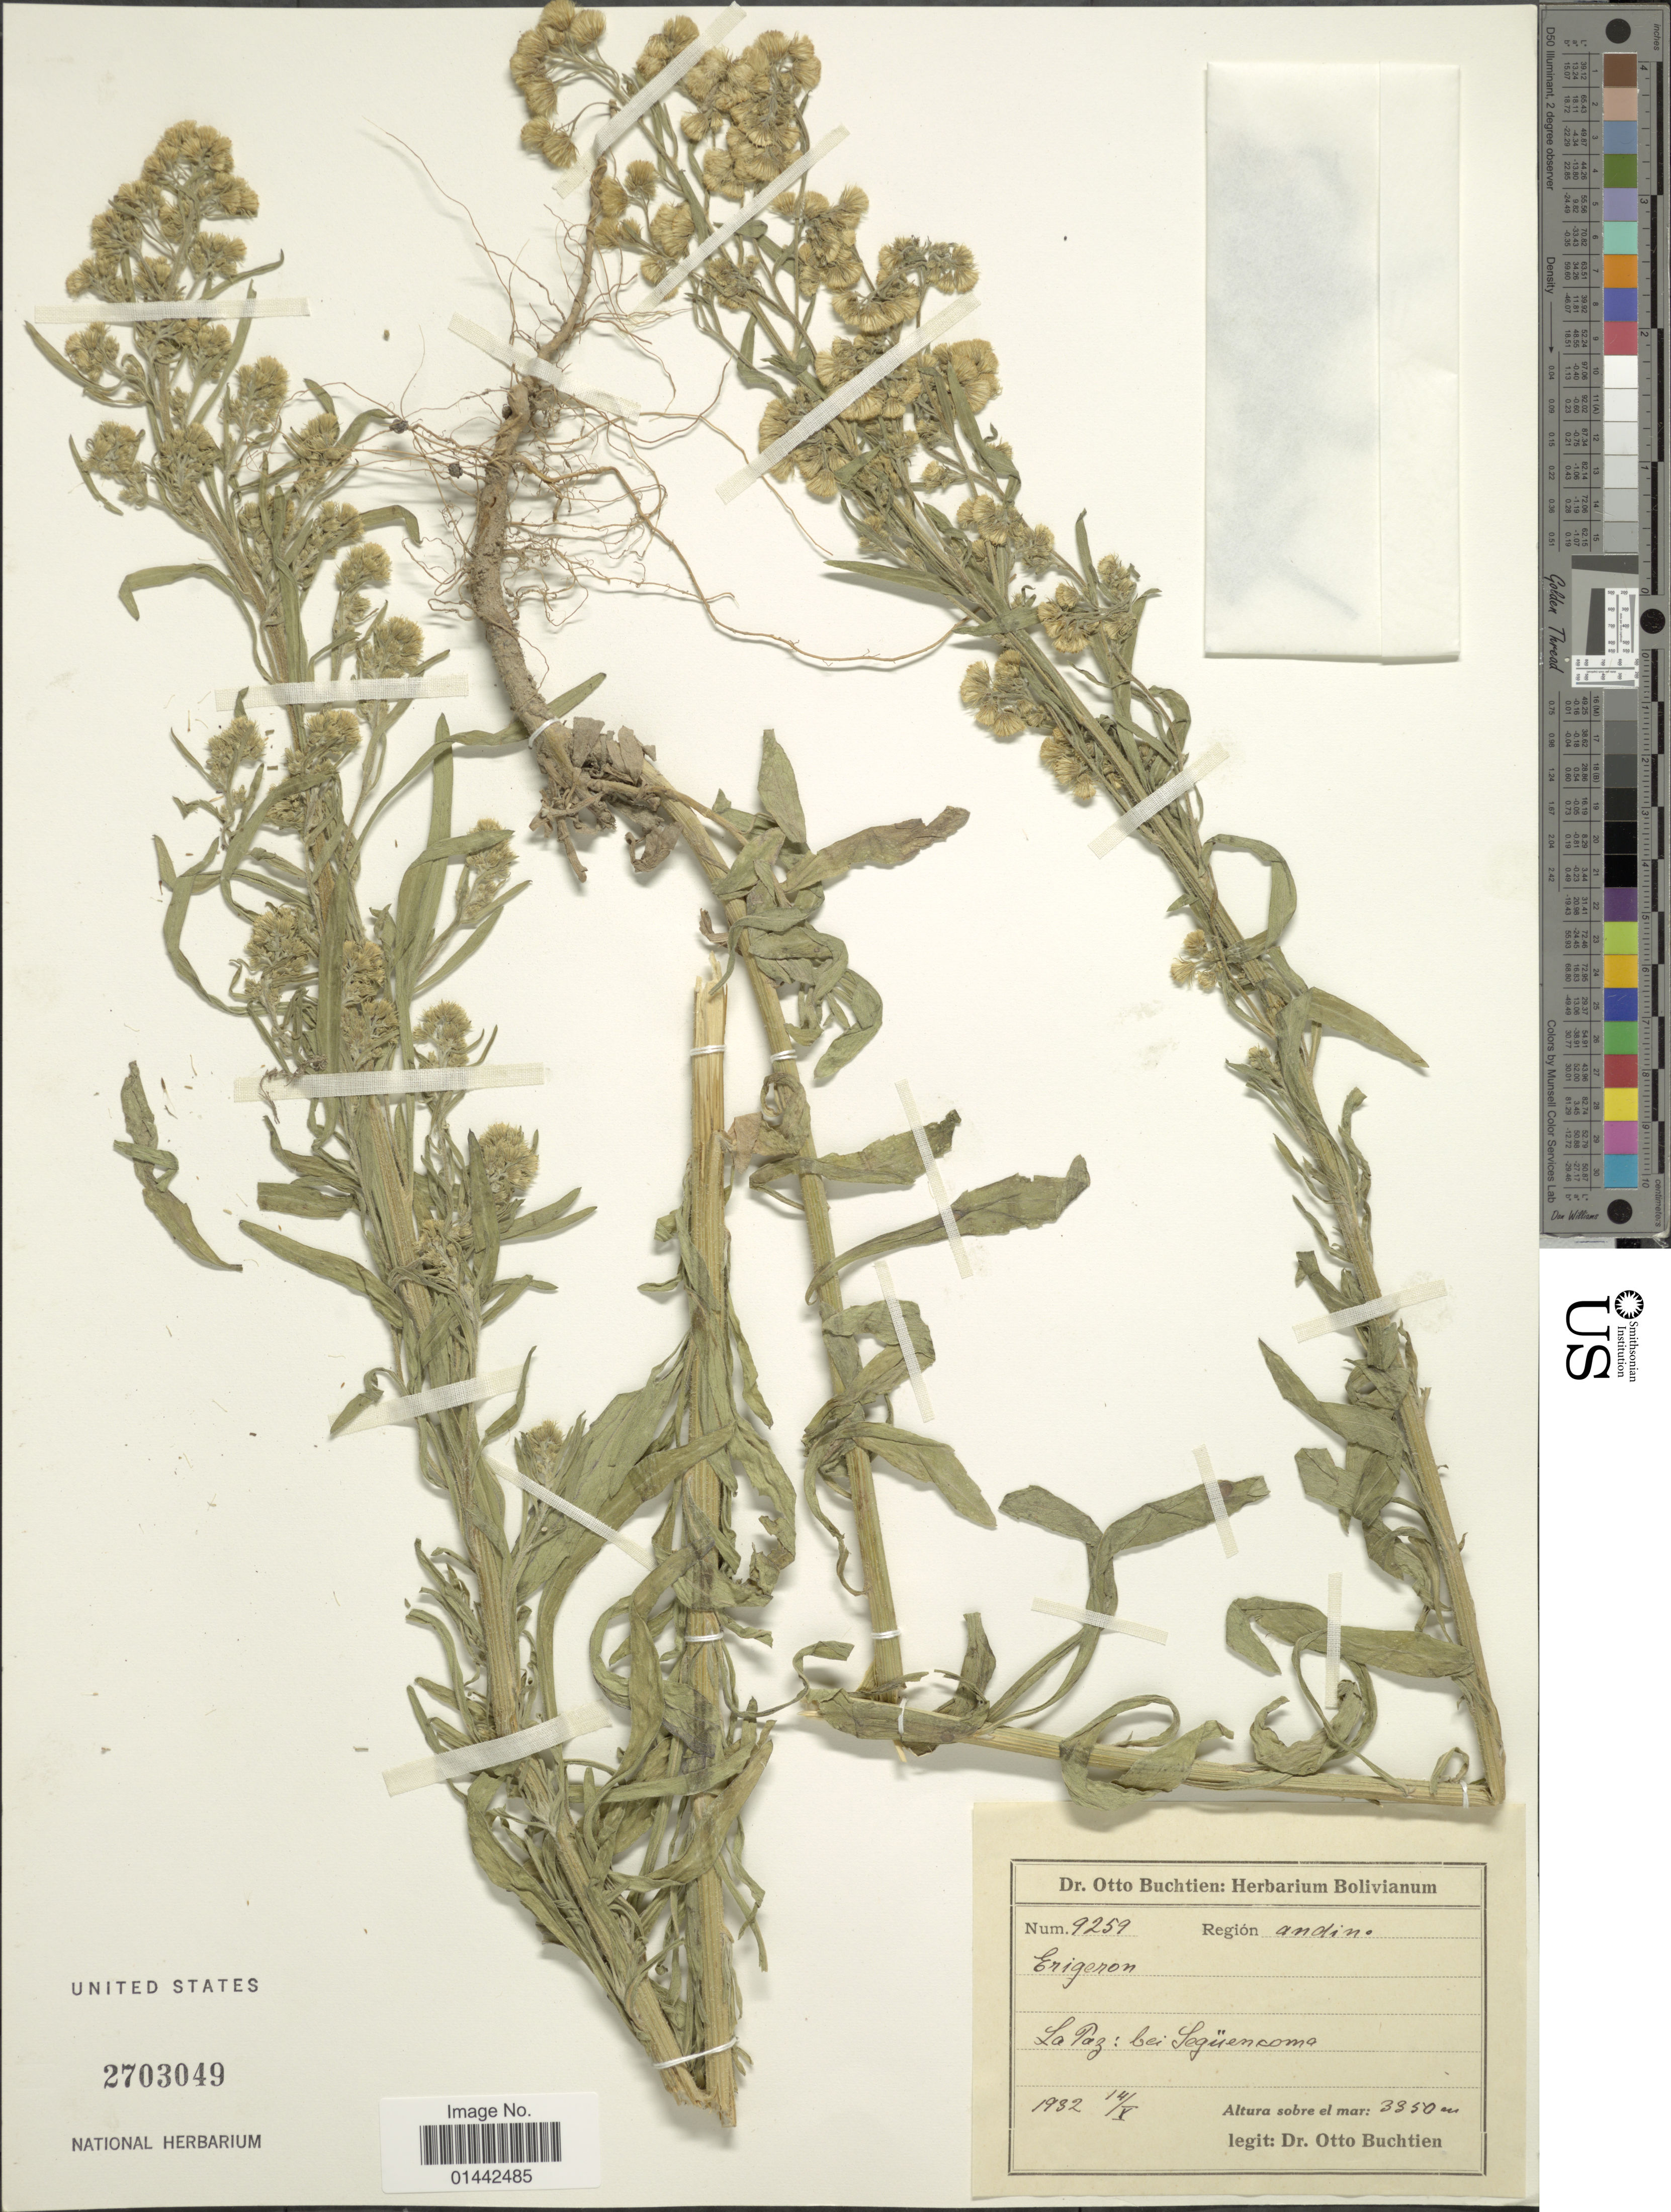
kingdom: Plantae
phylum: Tracheophyta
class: Magnoliopsida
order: Asterales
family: Asteraceae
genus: Erigeron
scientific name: Erigeron sp.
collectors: O. Buchtien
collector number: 9259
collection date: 1932-05-14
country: Bolivia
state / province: La Paz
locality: Bei Següencoma, region andine.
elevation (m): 3350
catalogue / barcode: US 2703049